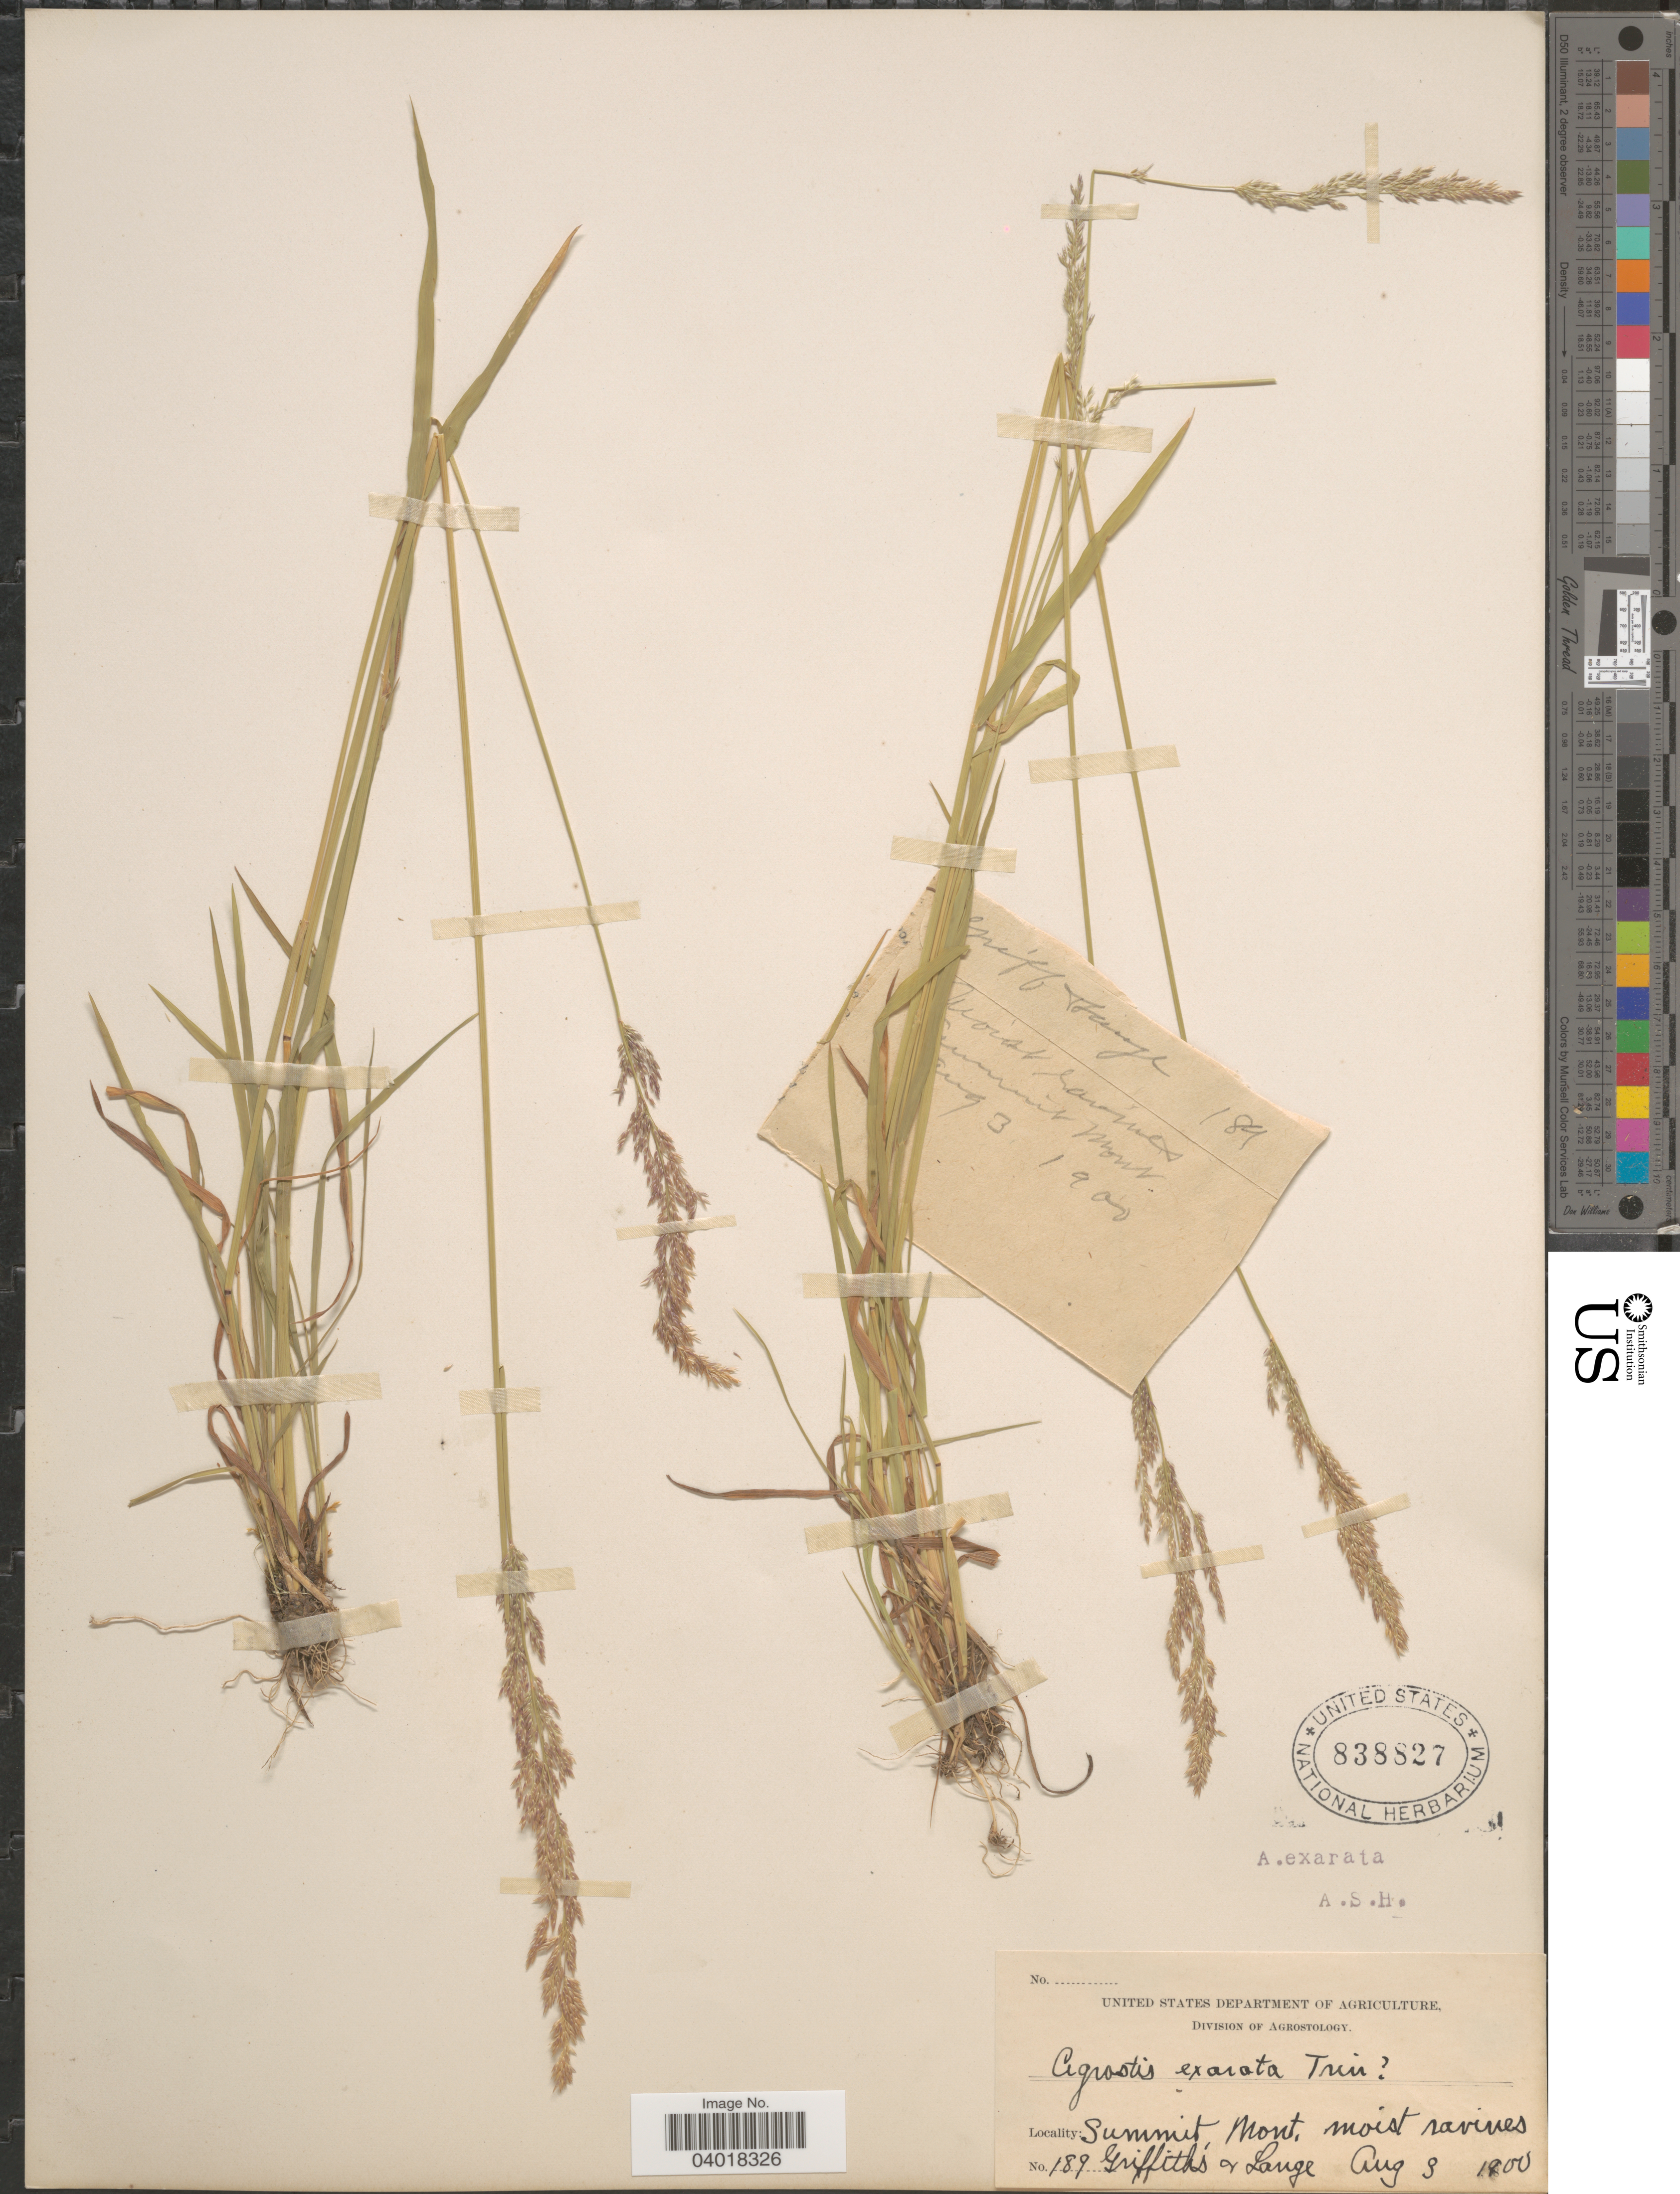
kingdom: Plantae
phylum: Tracheophyta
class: Liliopsida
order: Poales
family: Poaceae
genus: Agrostis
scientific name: Agrostis exarata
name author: Trin.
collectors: -- Griffiths & -- Lange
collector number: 189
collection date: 1800-08-03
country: United States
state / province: Montana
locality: Summit, Mont. Moist ravines.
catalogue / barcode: US 838827